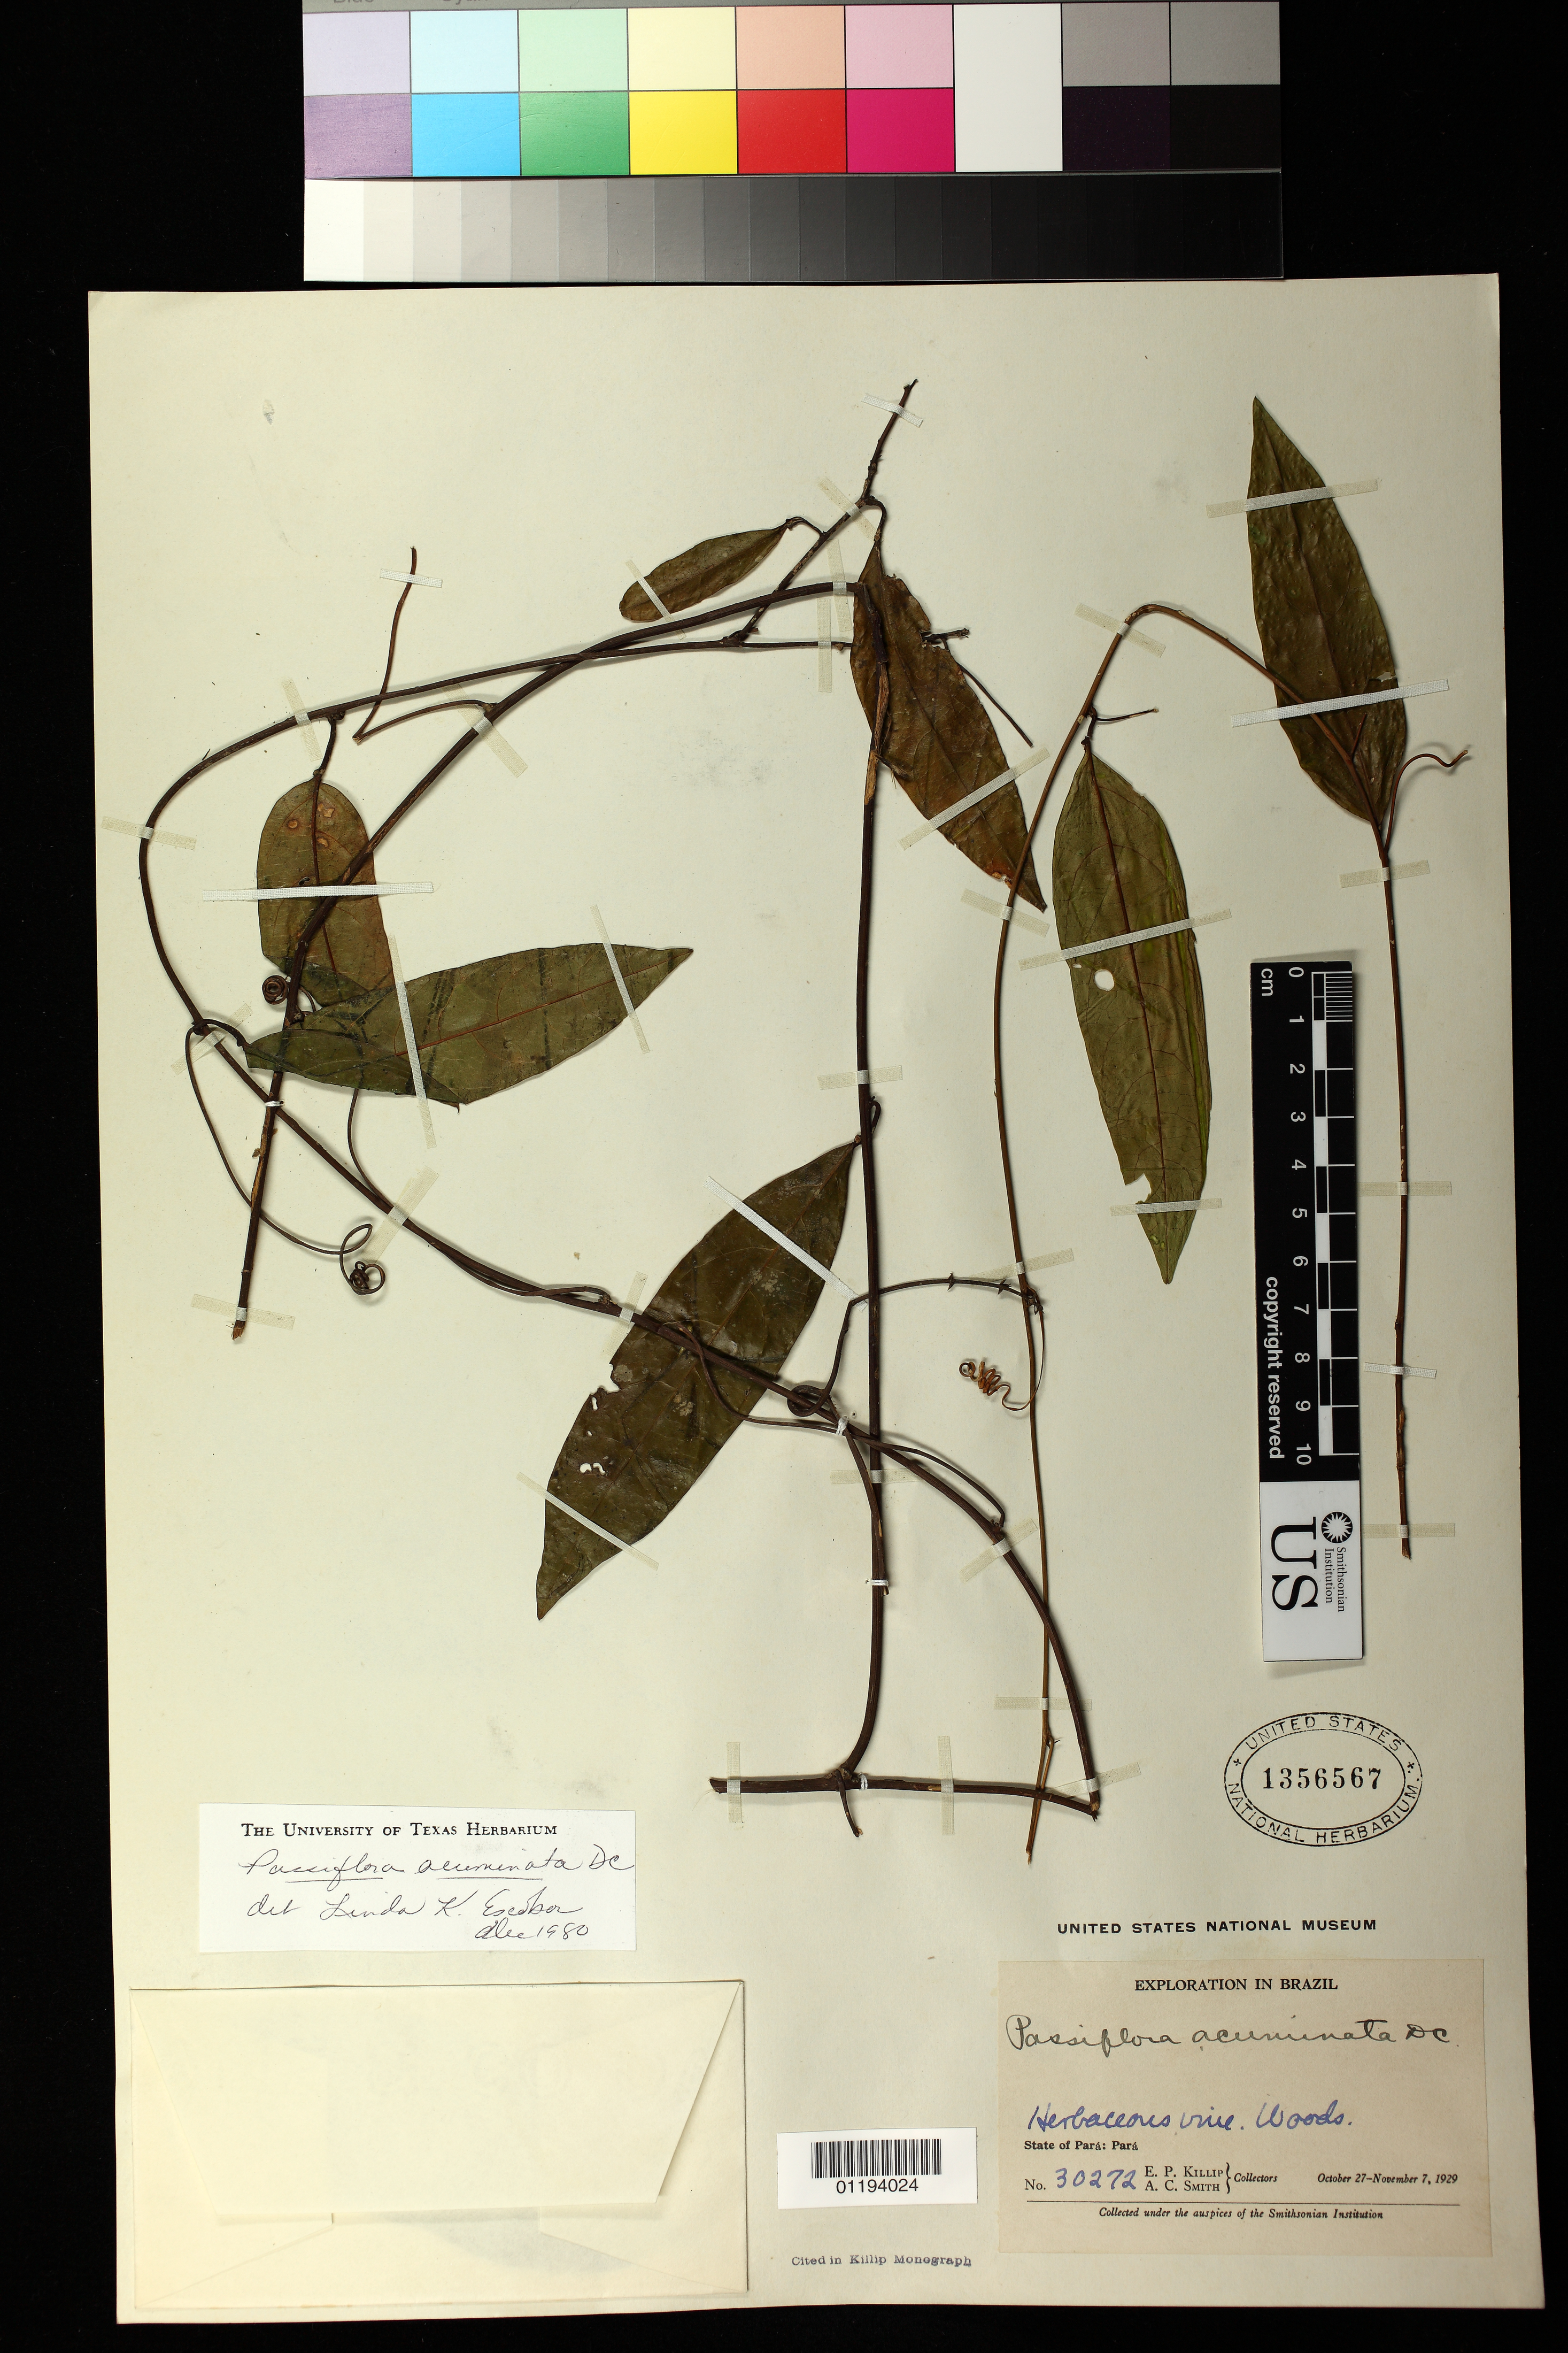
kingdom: Plantae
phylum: Tracheophyta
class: Magnoliopsida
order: Malpighiales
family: Passifloraceae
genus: Passiflora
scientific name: Passiflora acuminata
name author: DC.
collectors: E. P. Killip & A. C. Smith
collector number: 30272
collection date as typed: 1929 Oct 27 1929 Nov 07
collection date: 1929-10-27/1929-11-07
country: Brazil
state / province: Pará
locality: Para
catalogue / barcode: US 1356567